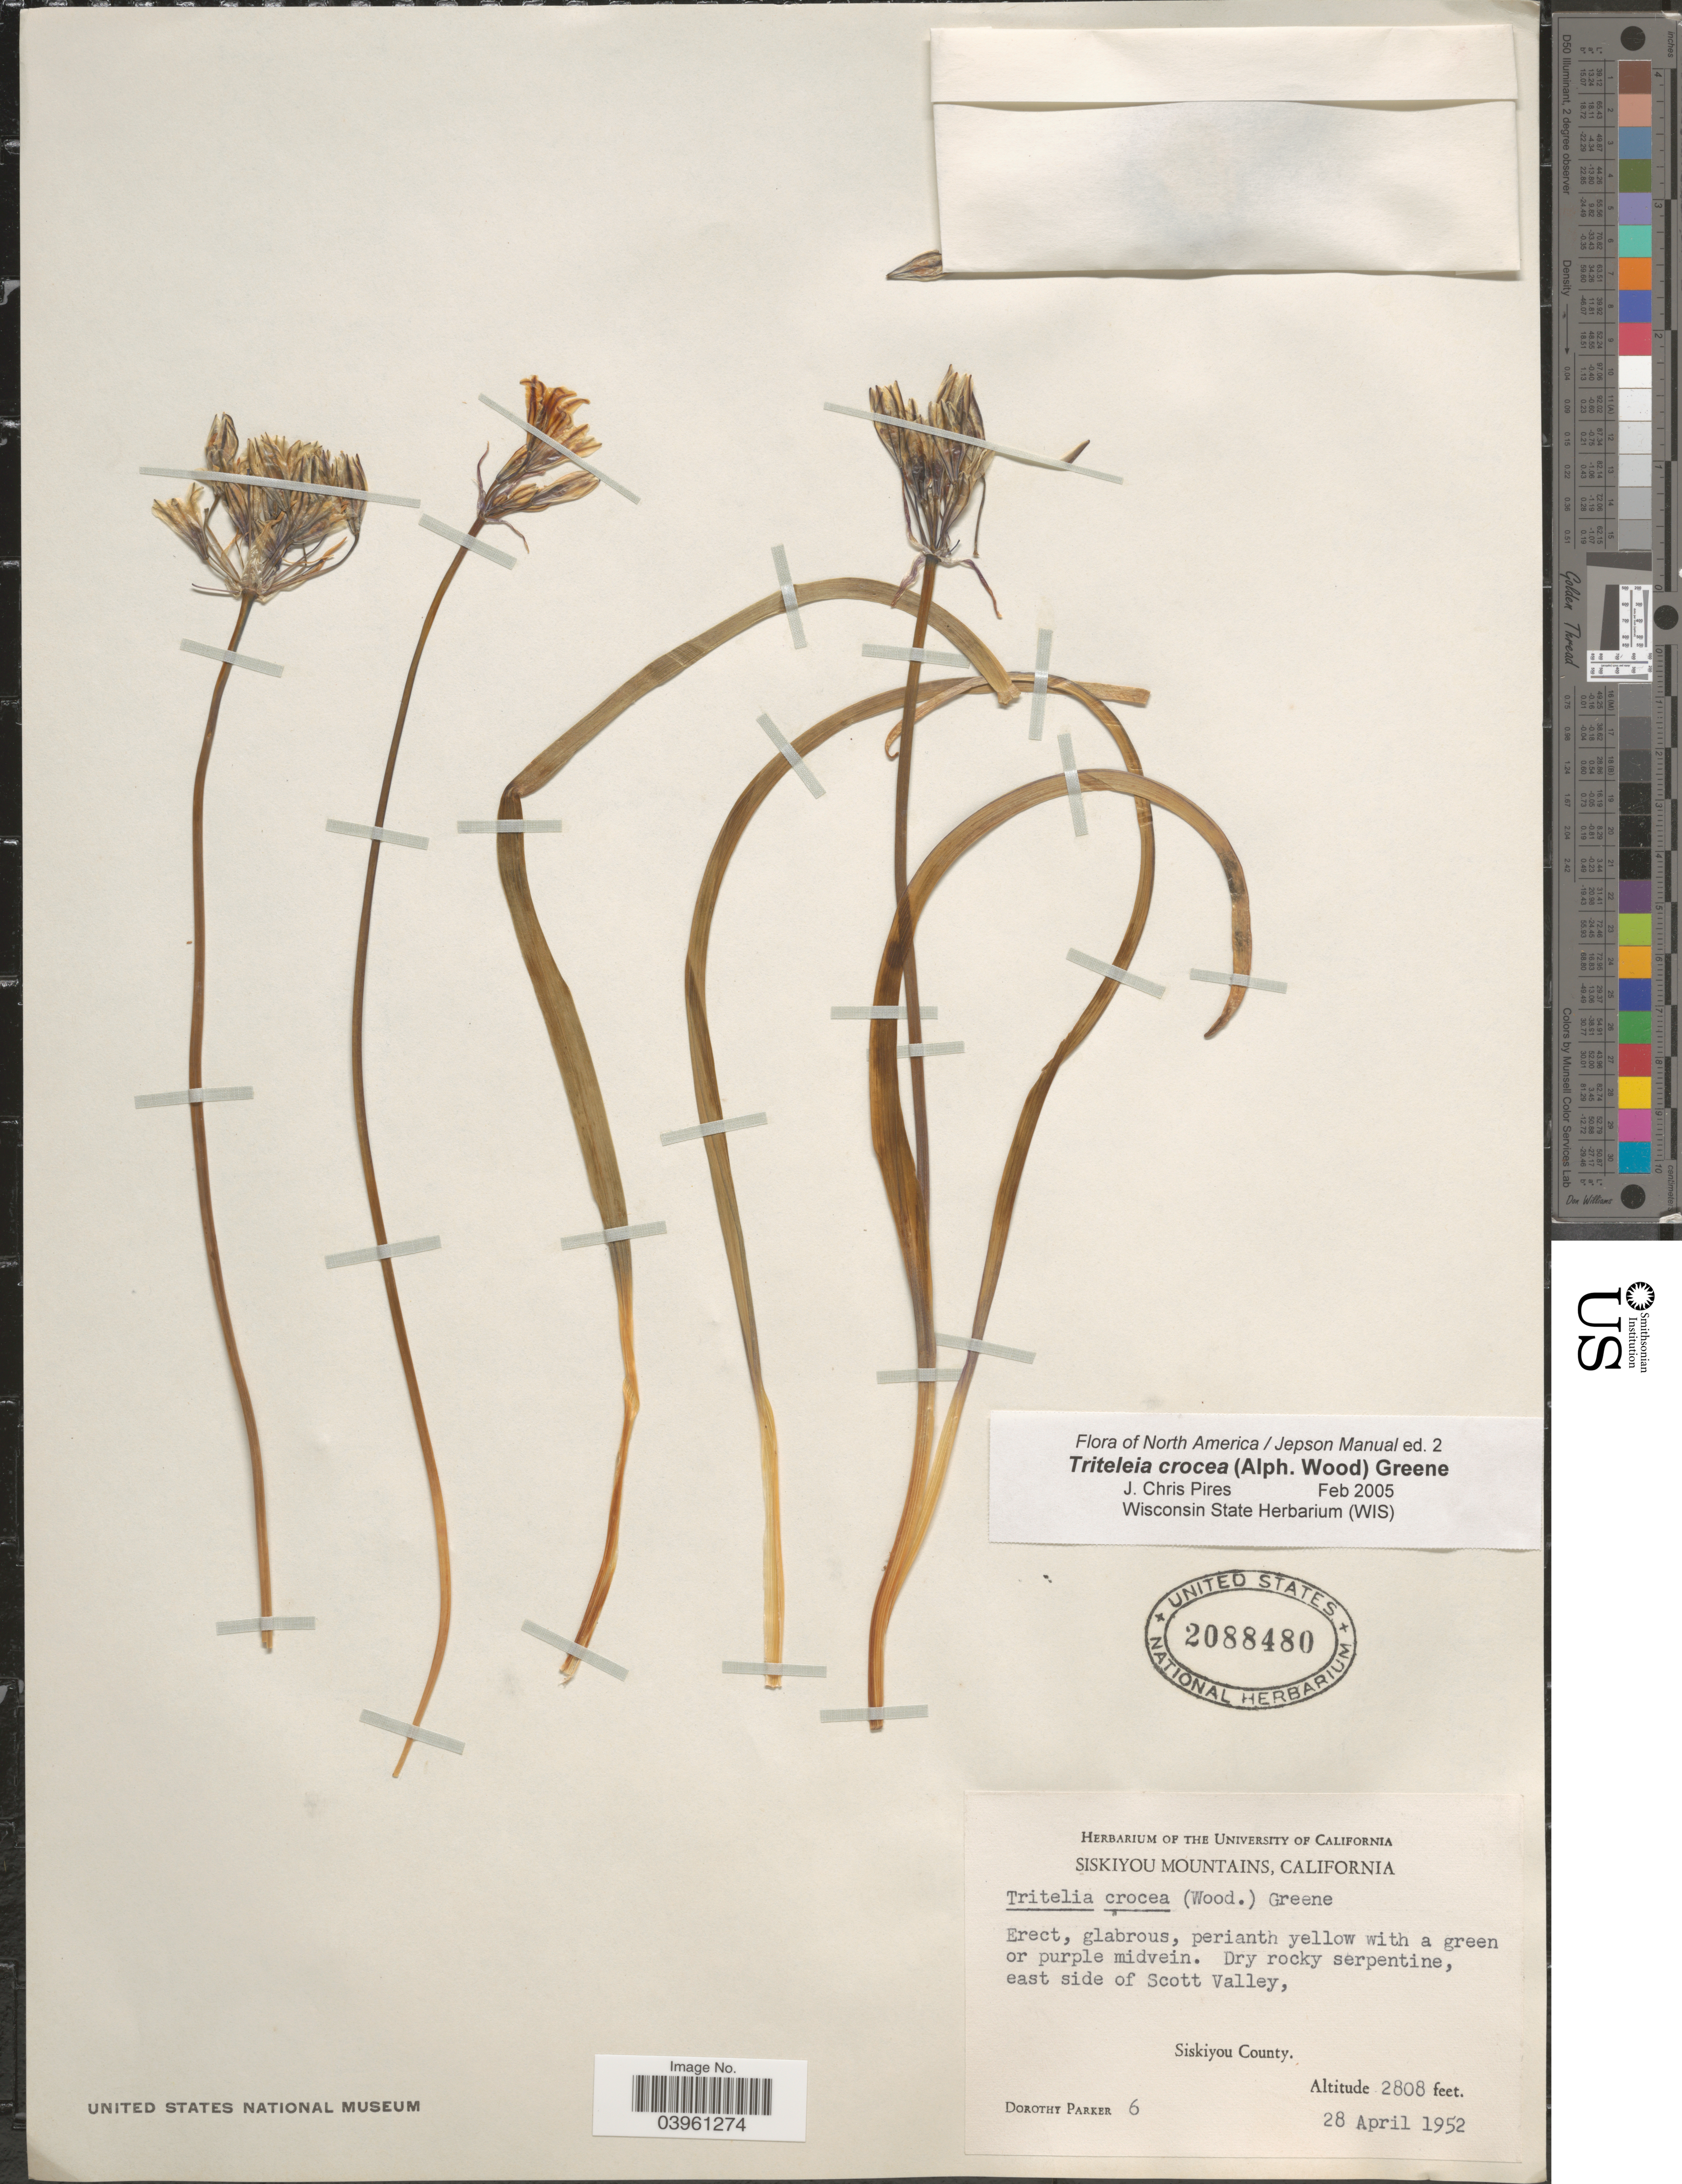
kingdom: Plantae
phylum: Tracheophyta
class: Liliopsida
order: Asparagales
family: Asparagaceae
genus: Triteleia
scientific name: Triteleia crocea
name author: Greene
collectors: D. Parker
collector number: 6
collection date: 1952-04-28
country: United States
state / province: California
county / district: Siskiyou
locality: Siskiyou Mountains. East side of Scott Valley, Siskiyou County.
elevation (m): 856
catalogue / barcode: US 2088480